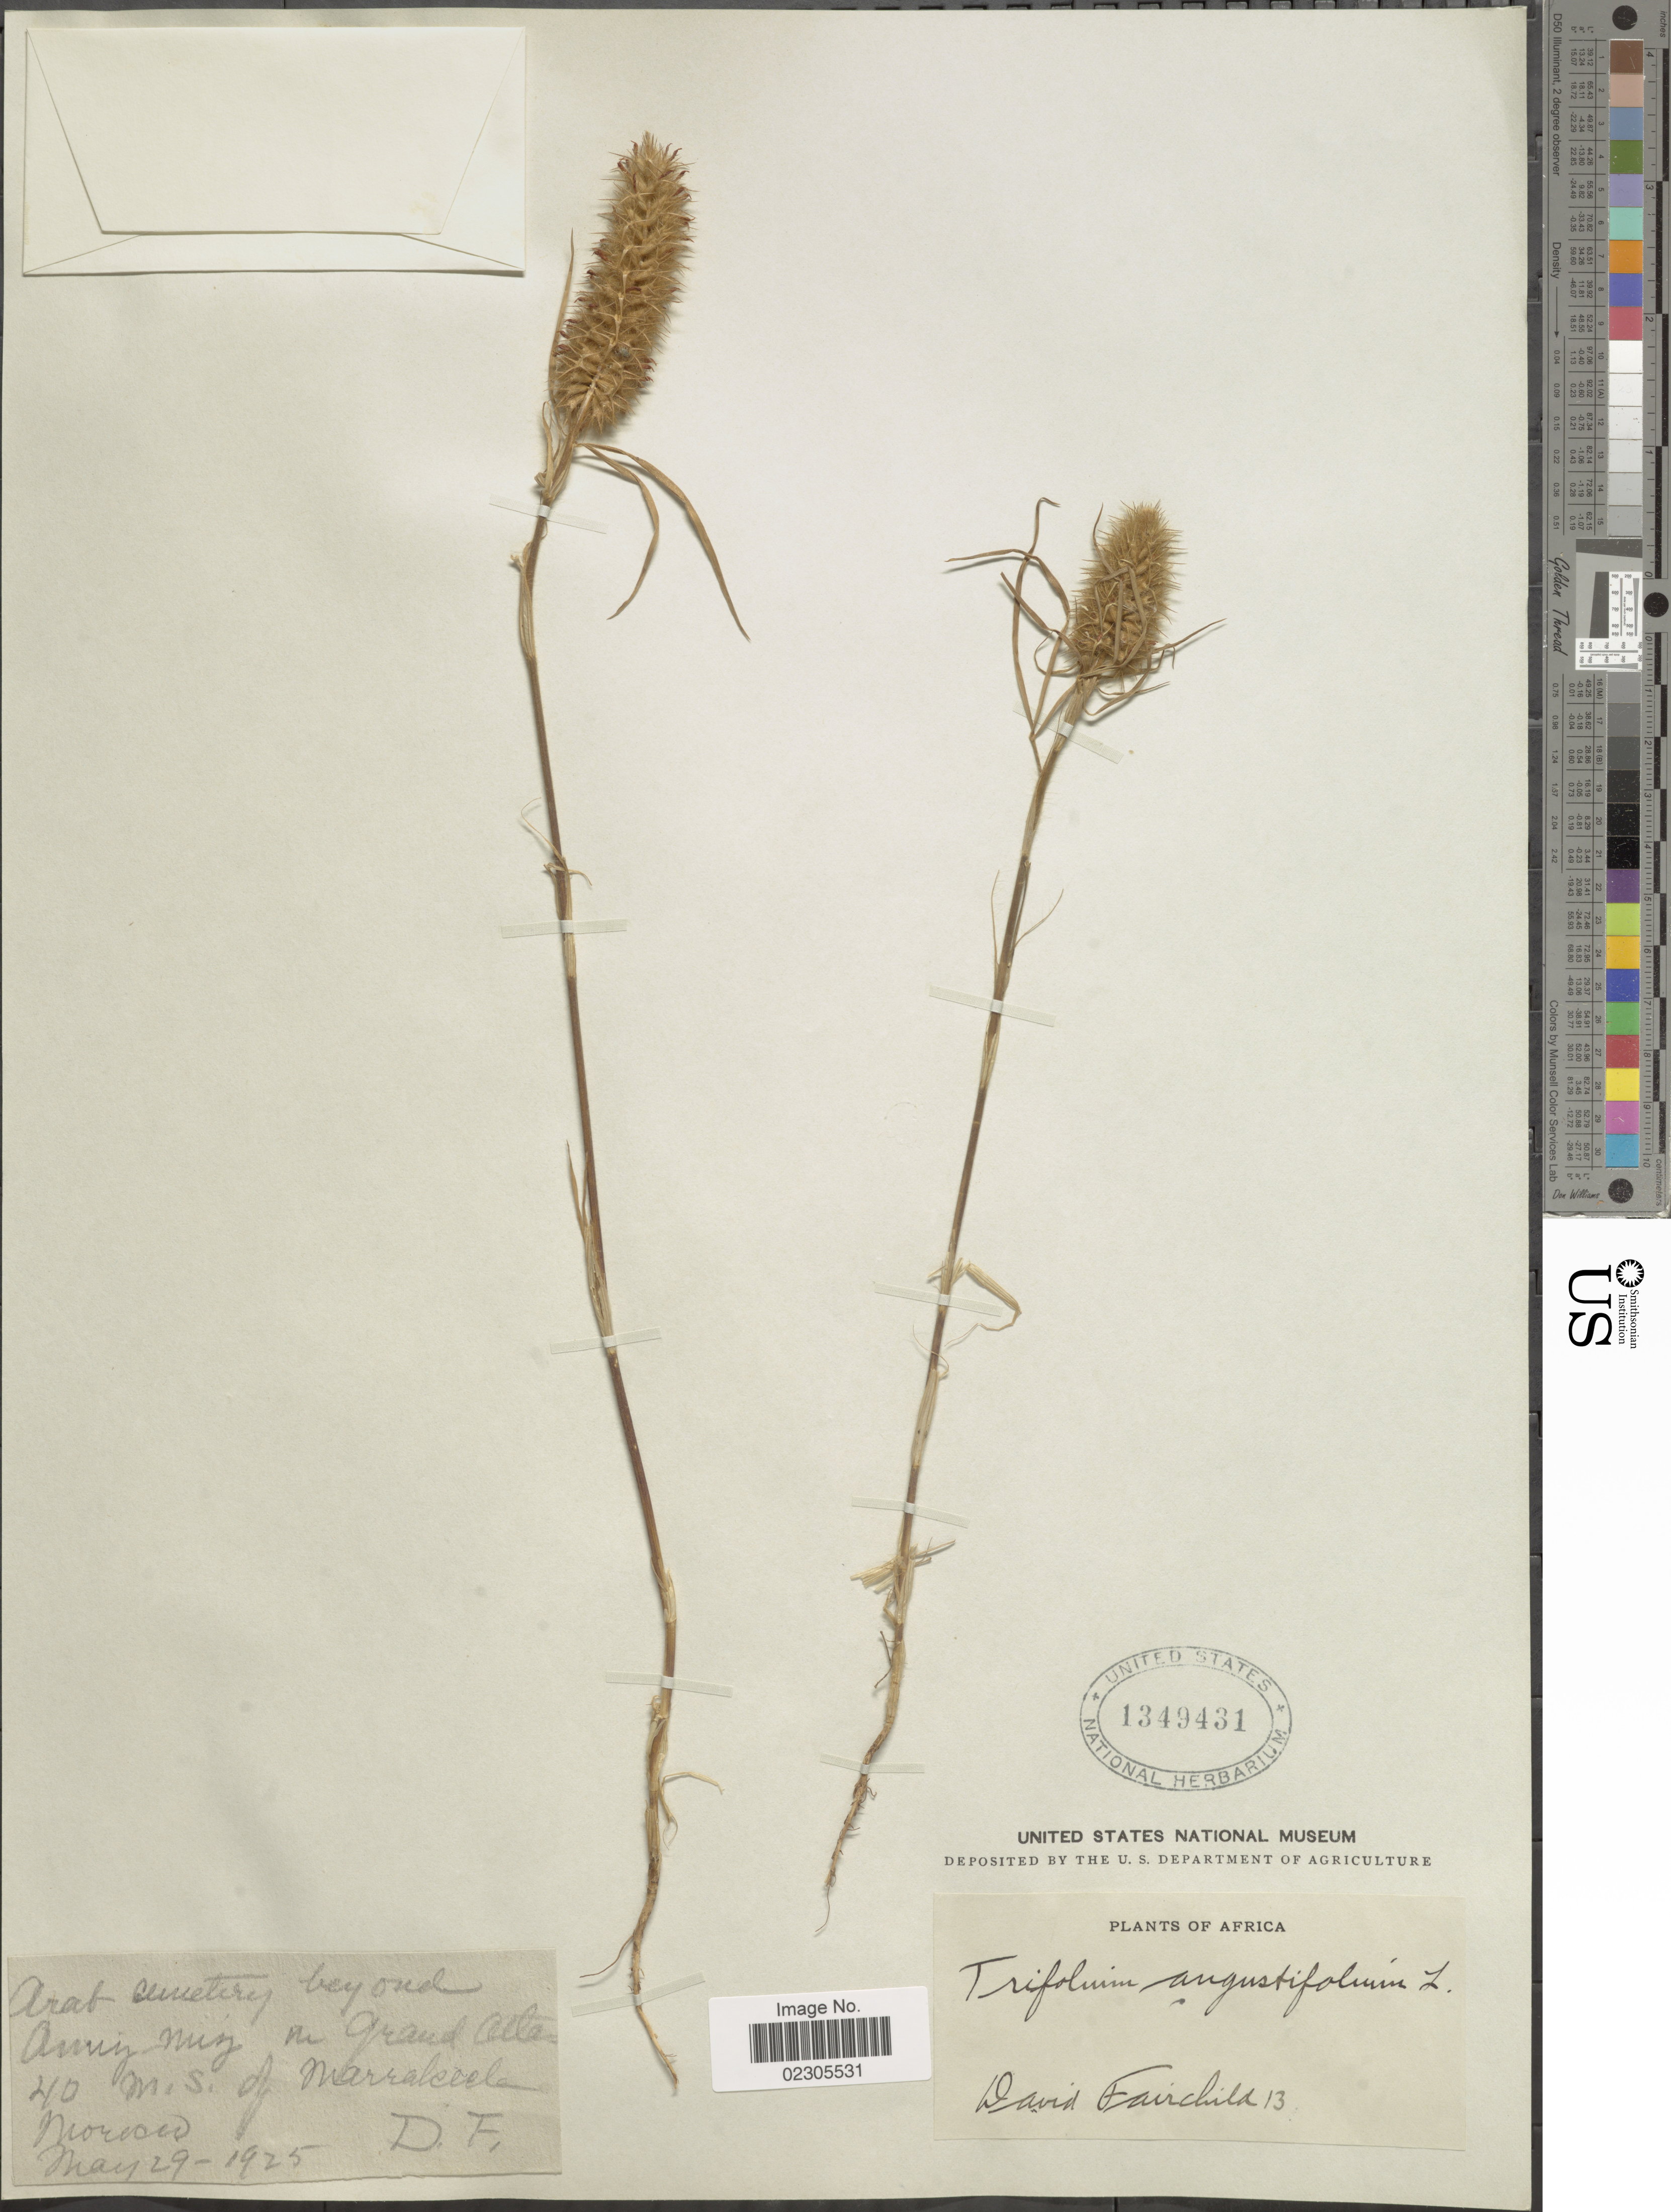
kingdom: Plantae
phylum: Tracheophyta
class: Magnoliopsida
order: Fabales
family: Fabaceae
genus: Trifolium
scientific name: Trifolium angustifolium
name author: L.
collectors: D. Fairchild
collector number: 13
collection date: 1925-05-29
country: Morocco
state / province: Marrakech-Tensift-Al Haouz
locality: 40 m S. of Marrakech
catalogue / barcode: US 1349431